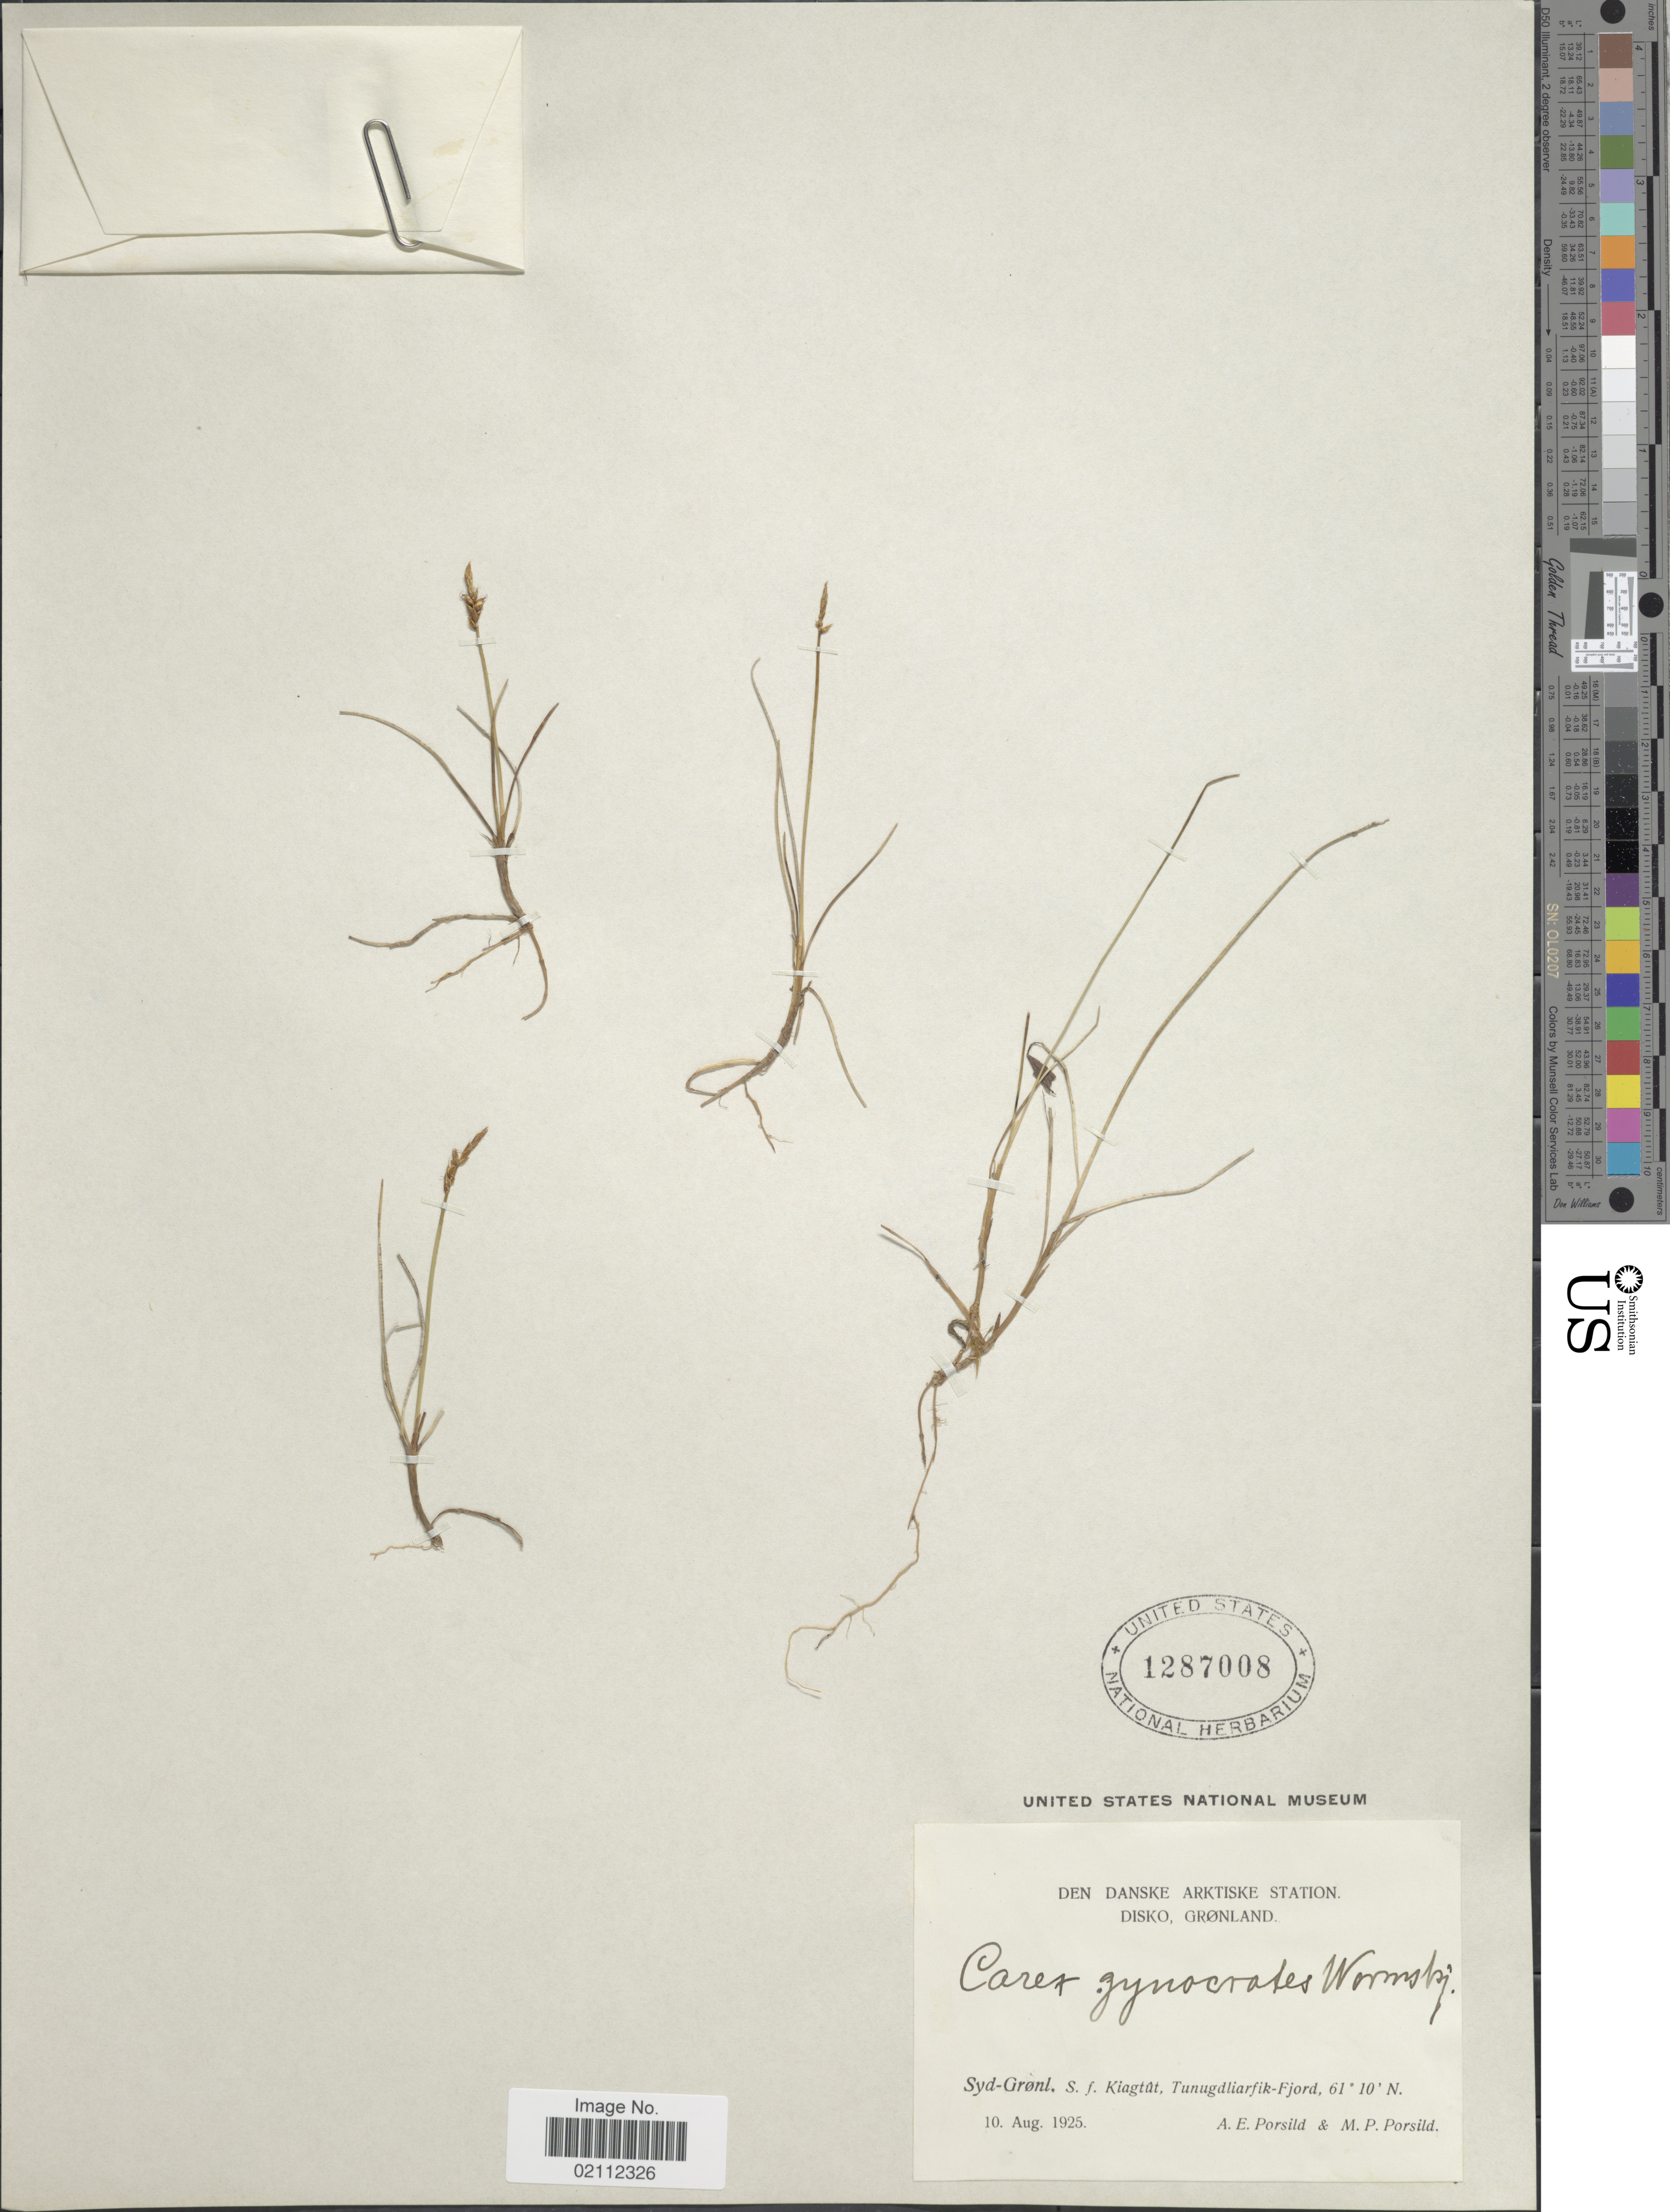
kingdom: Plantae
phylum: Tracheophyta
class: Liliopsida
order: Poales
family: Cyperaceae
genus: Carex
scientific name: Carex nardina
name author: (Hornem.) Fr.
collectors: A. E. Porsild & M. P. Porsild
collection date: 1925-08-10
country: Greenland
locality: Syd-Grønl. S. f. Kiagtût, Tunugdliarfik-Fjord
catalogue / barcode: US 1287008